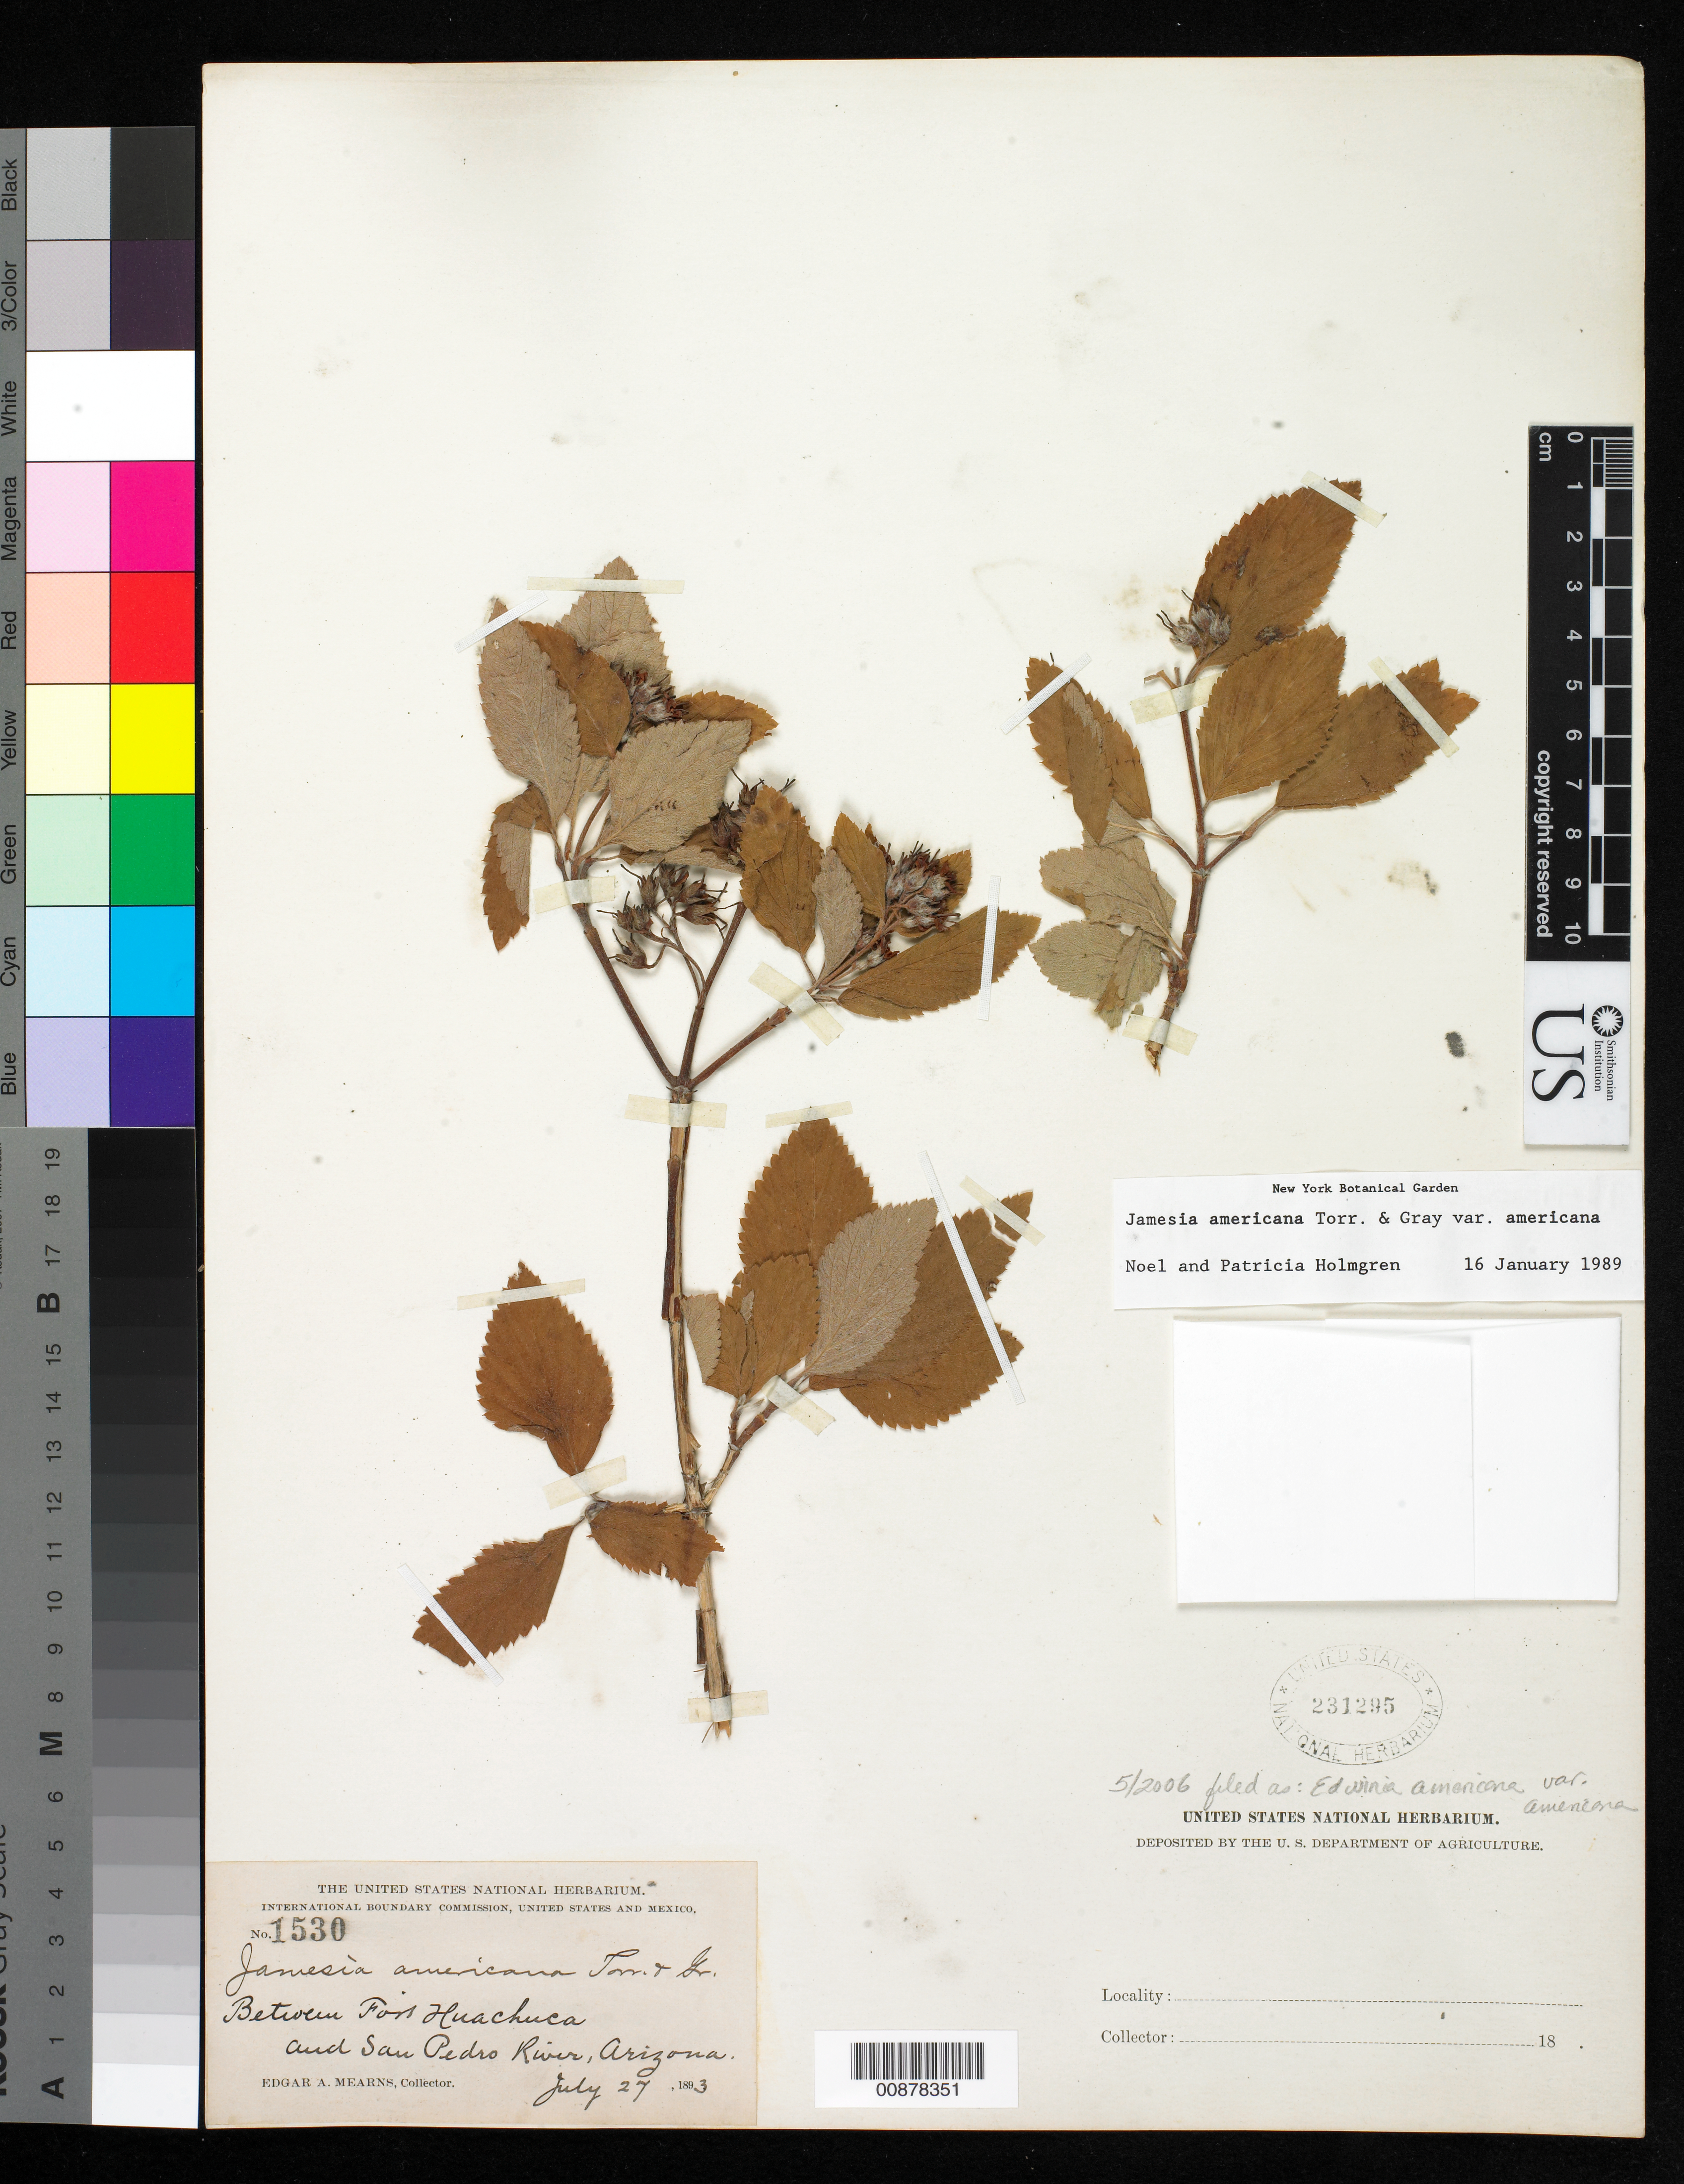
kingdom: Plantae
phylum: Tracheophyta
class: Magnoliopsida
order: Cornales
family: Hydrangeaceae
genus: Edwinia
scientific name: Edwinia americana var. americana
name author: (Torr. & A. Gray) A. Heller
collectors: E. A. Mearns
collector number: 1530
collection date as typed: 27 Jul 1893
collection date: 1893-07-27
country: United States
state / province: Arizona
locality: Between Fort Huachuca and San Pedro River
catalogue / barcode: US 231295